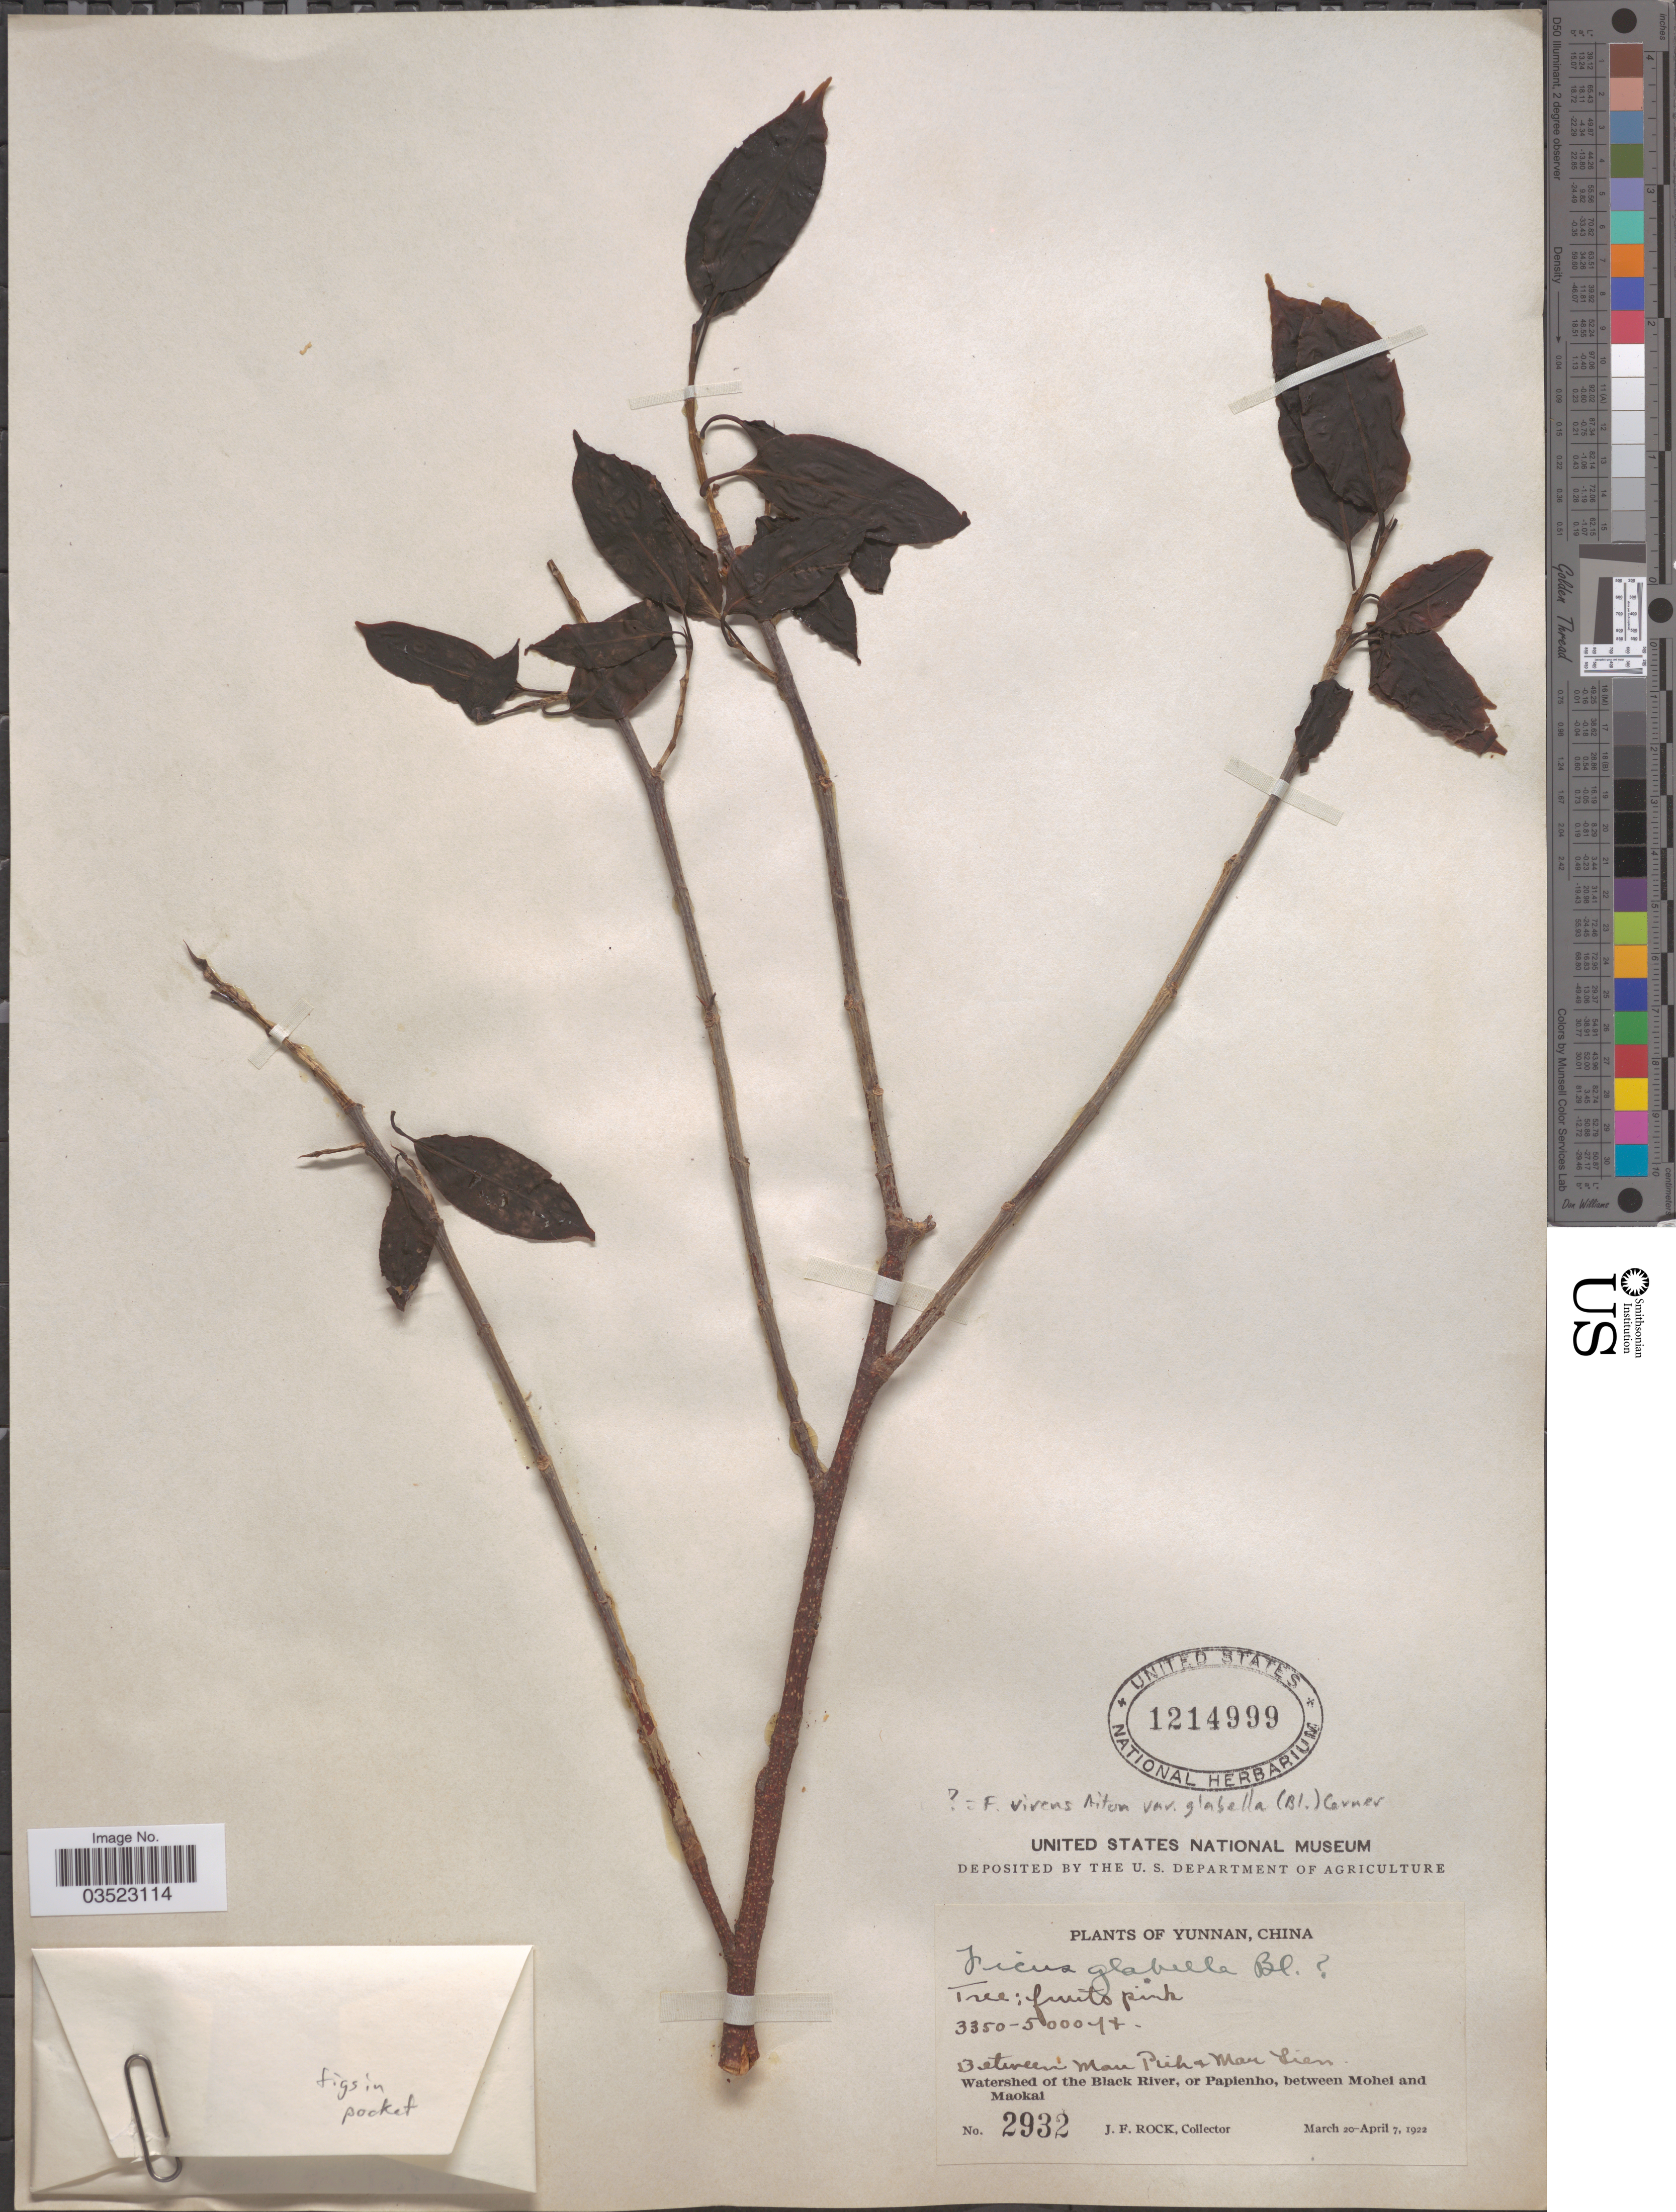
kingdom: Plantae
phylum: Tracheophyta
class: Magnoliopsida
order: Rosales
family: Moraceae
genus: Ficus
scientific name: Ficus virens var. glabella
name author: (Blume) Corner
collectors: J. Rock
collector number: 2932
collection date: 1922-03-20/1922-04-07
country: China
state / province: Yunnan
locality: Between Mau Pieh & Mar Tien. [interpreted] Watershed of the Black River, or Papienho, between Mohei and Maokai.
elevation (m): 1021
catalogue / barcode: US 1214999